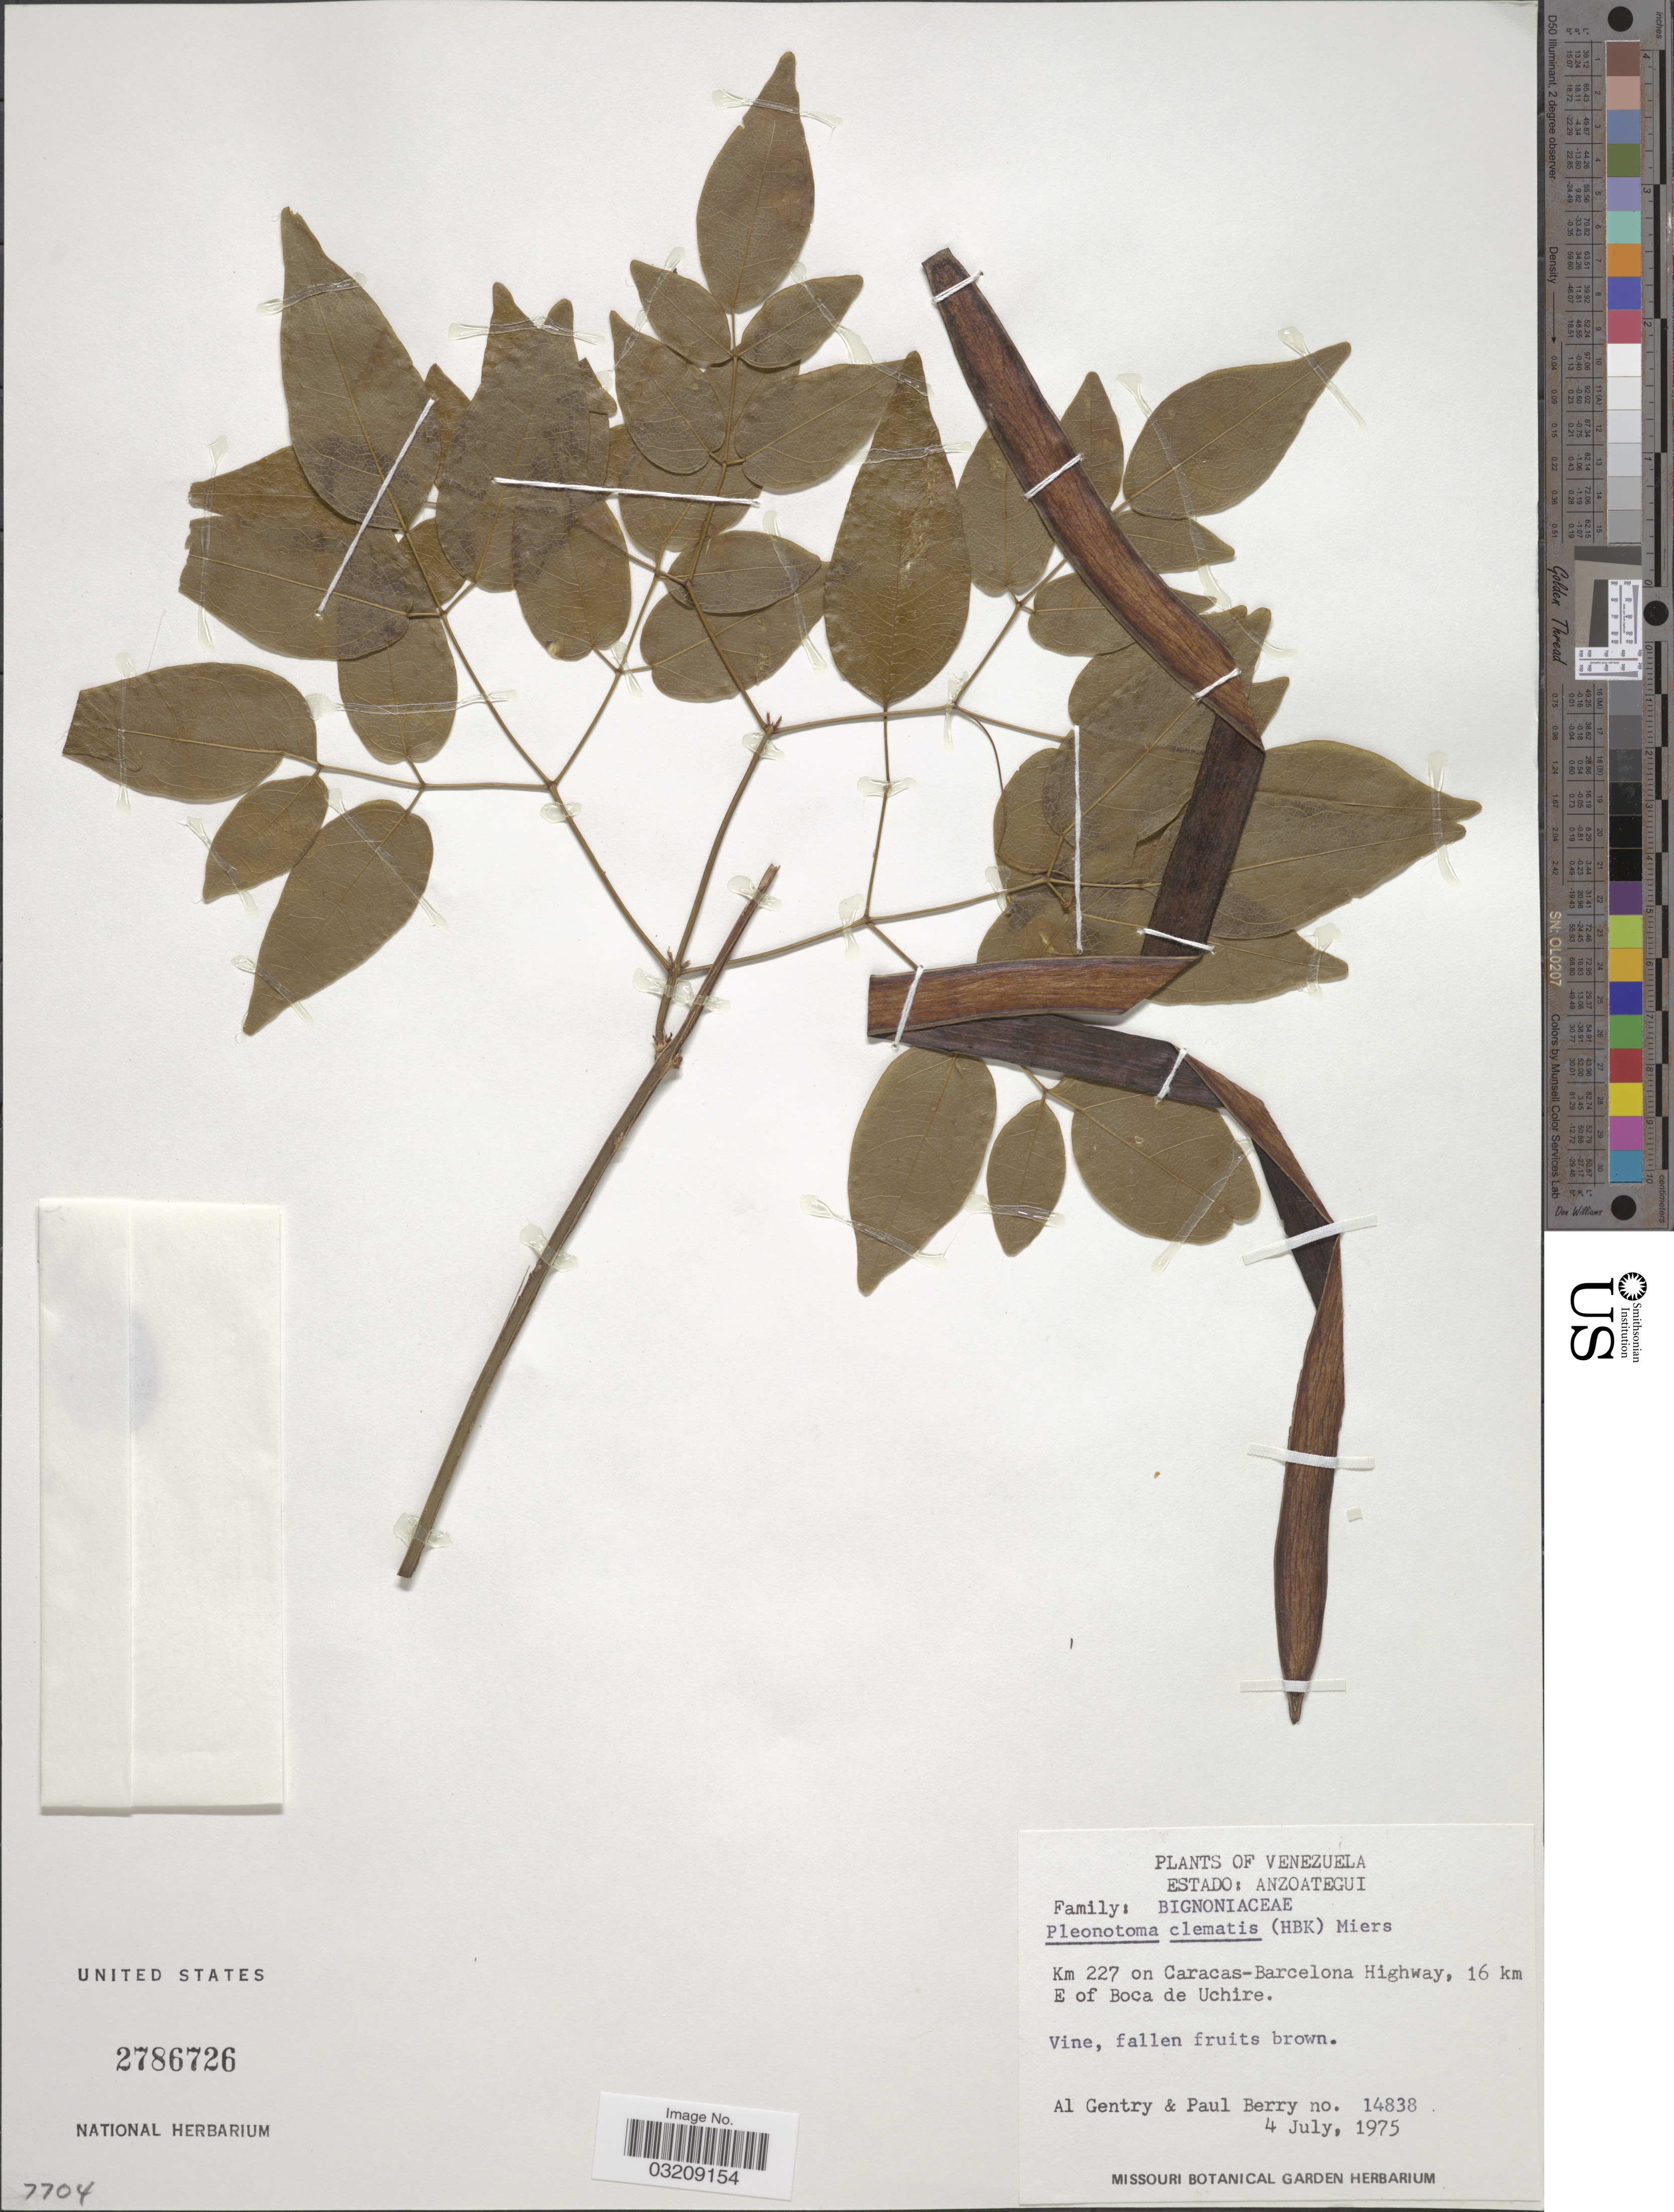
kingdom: Plantae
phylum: Tracheophyta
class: Magnoliopsida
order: Lamiales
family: Bignoniaceae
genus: Pleonotoma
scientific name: Pleonotoma clematis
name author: (Kunth) Miers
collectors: A. H. Gentry & P. Berry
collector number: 14838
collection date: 1975-07-04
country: Venezuela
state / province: Anzoategui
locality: Km 227 on Caracas-Barcelona Highway, 16 km E of Boca de Uchire.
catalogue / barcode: US 2786726